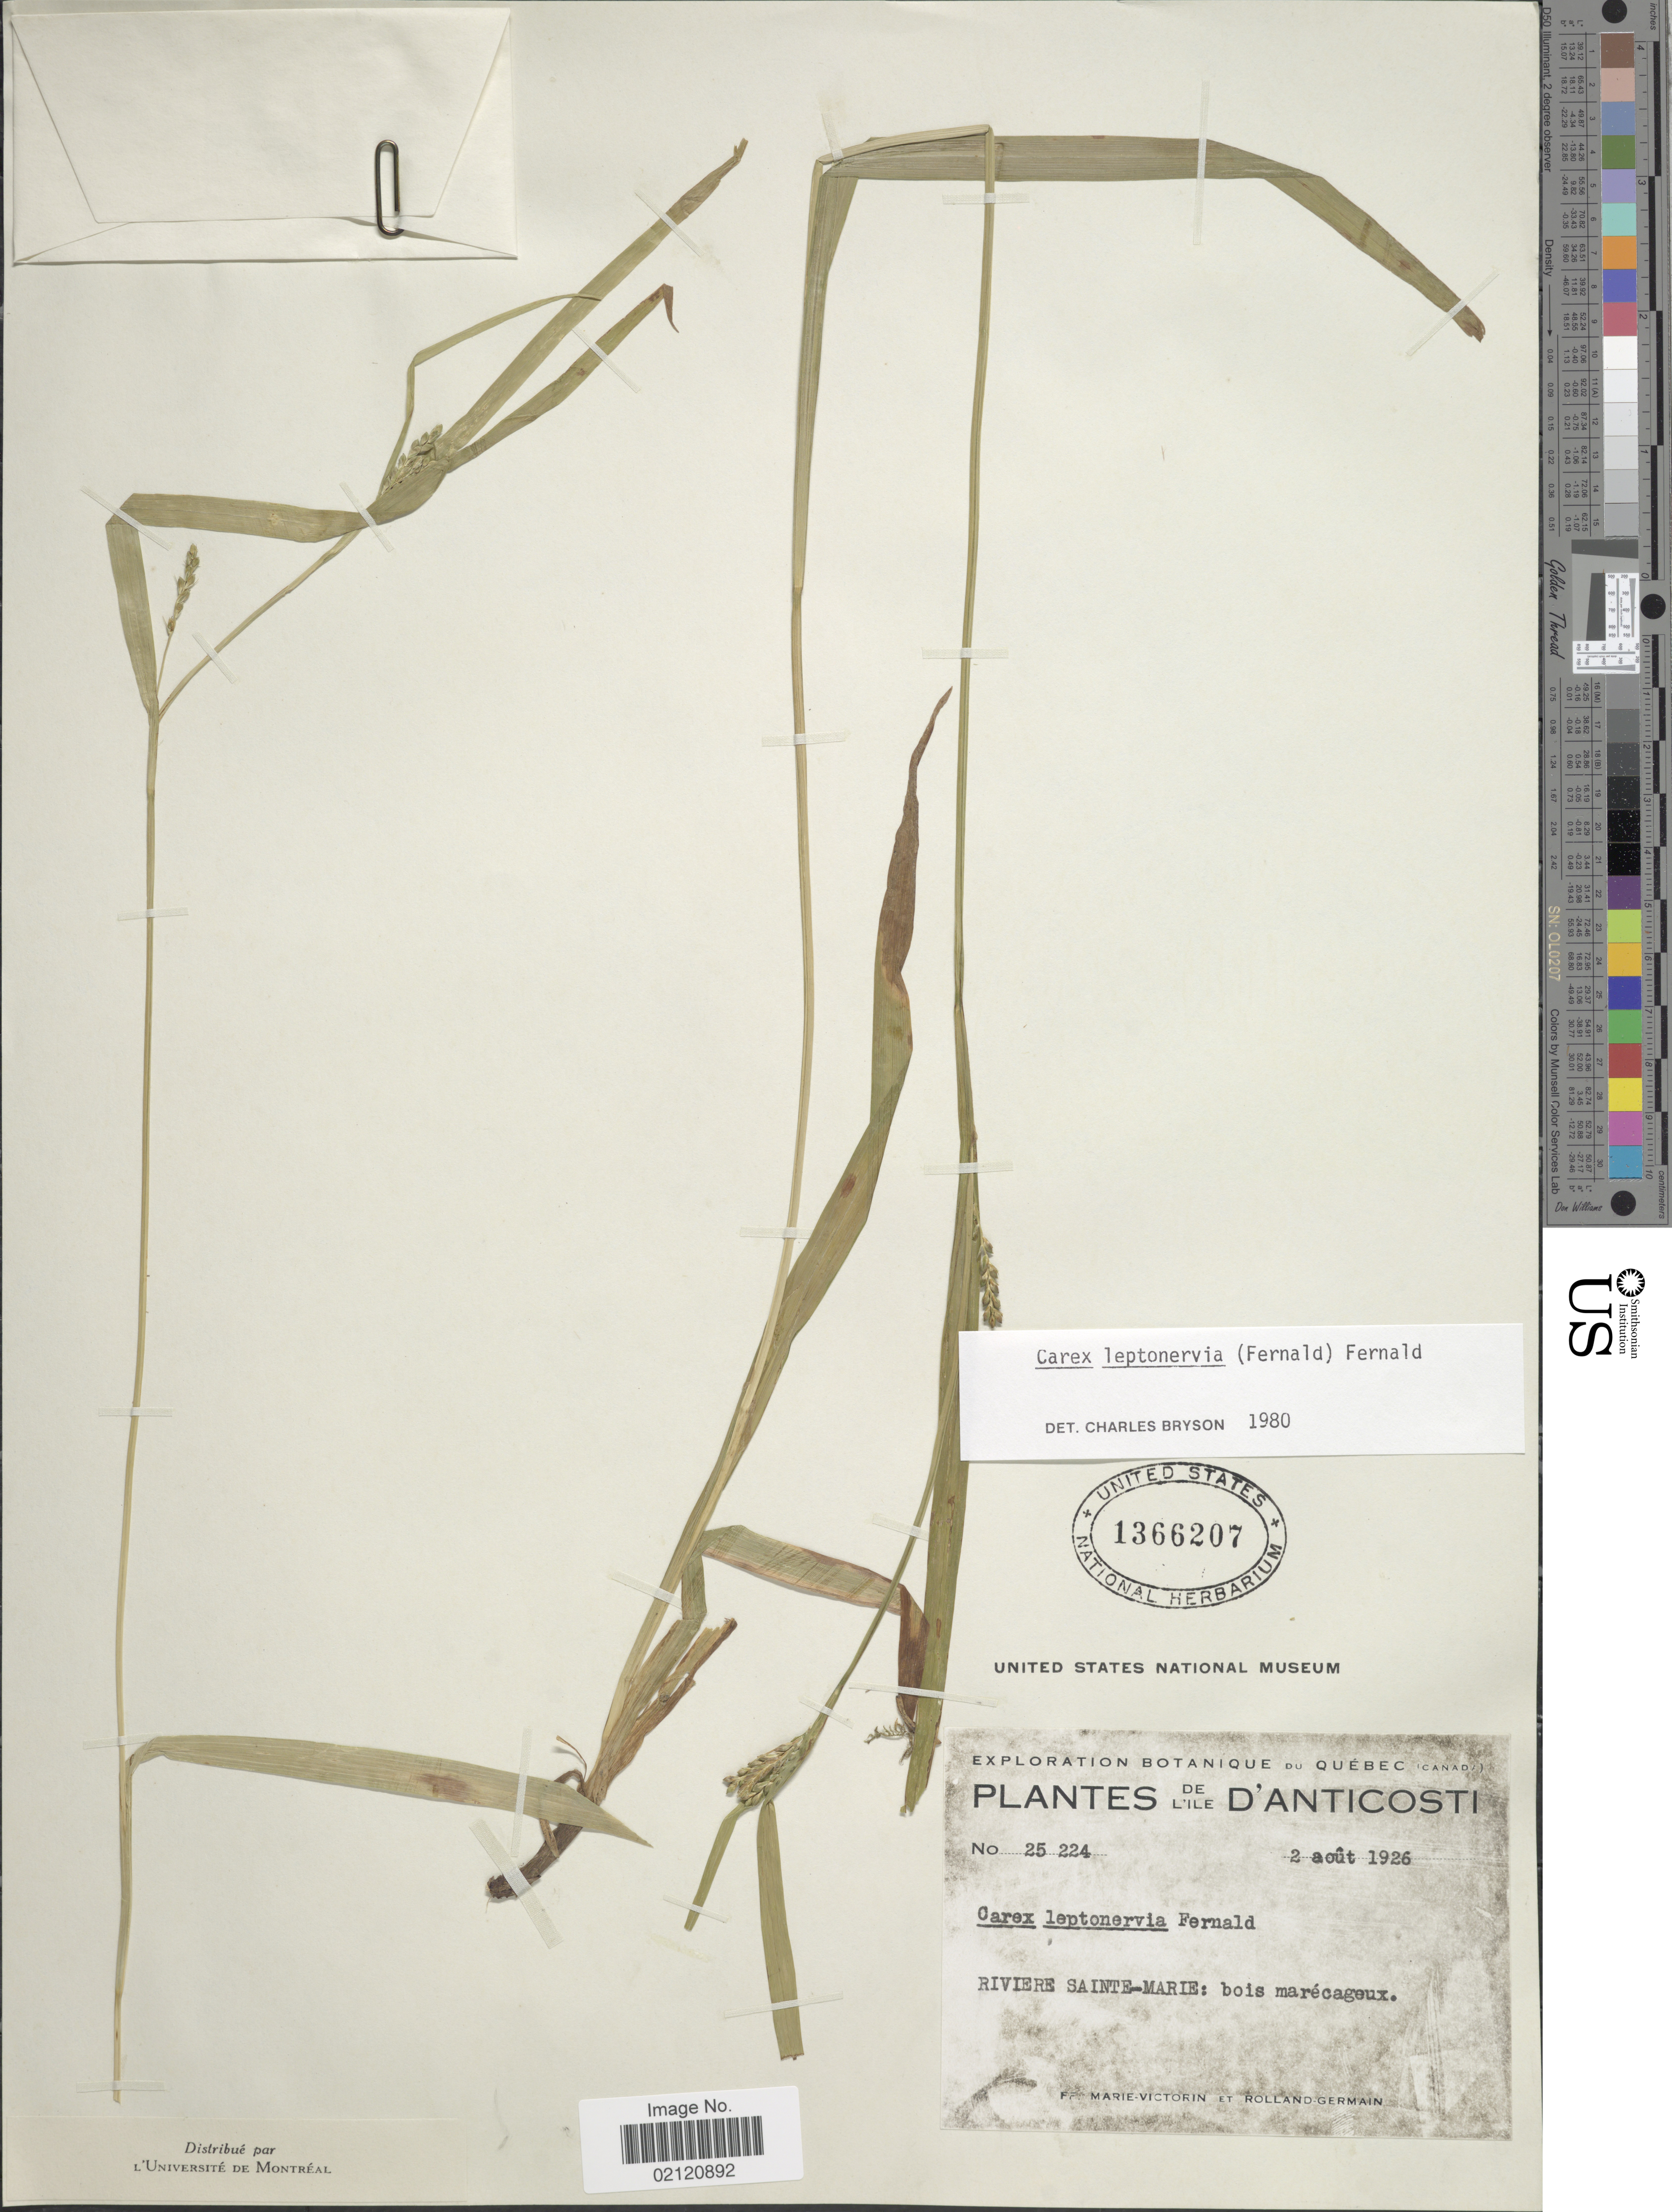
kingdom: Plantae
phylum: Tracheophyta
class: Liliopsida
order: Poales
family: Cyperaceae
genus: Carex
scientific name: Carex leptonervia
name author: (Fernald) Fernald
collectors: F. Marie-Victorin & Rolland-Germain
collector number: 25224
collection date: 1926-08-02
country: Canada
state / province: Quebec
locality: De L' Ile D' Anticosti, Riviere Sanite-Marie: bois marecageux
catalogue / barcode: US 1366207